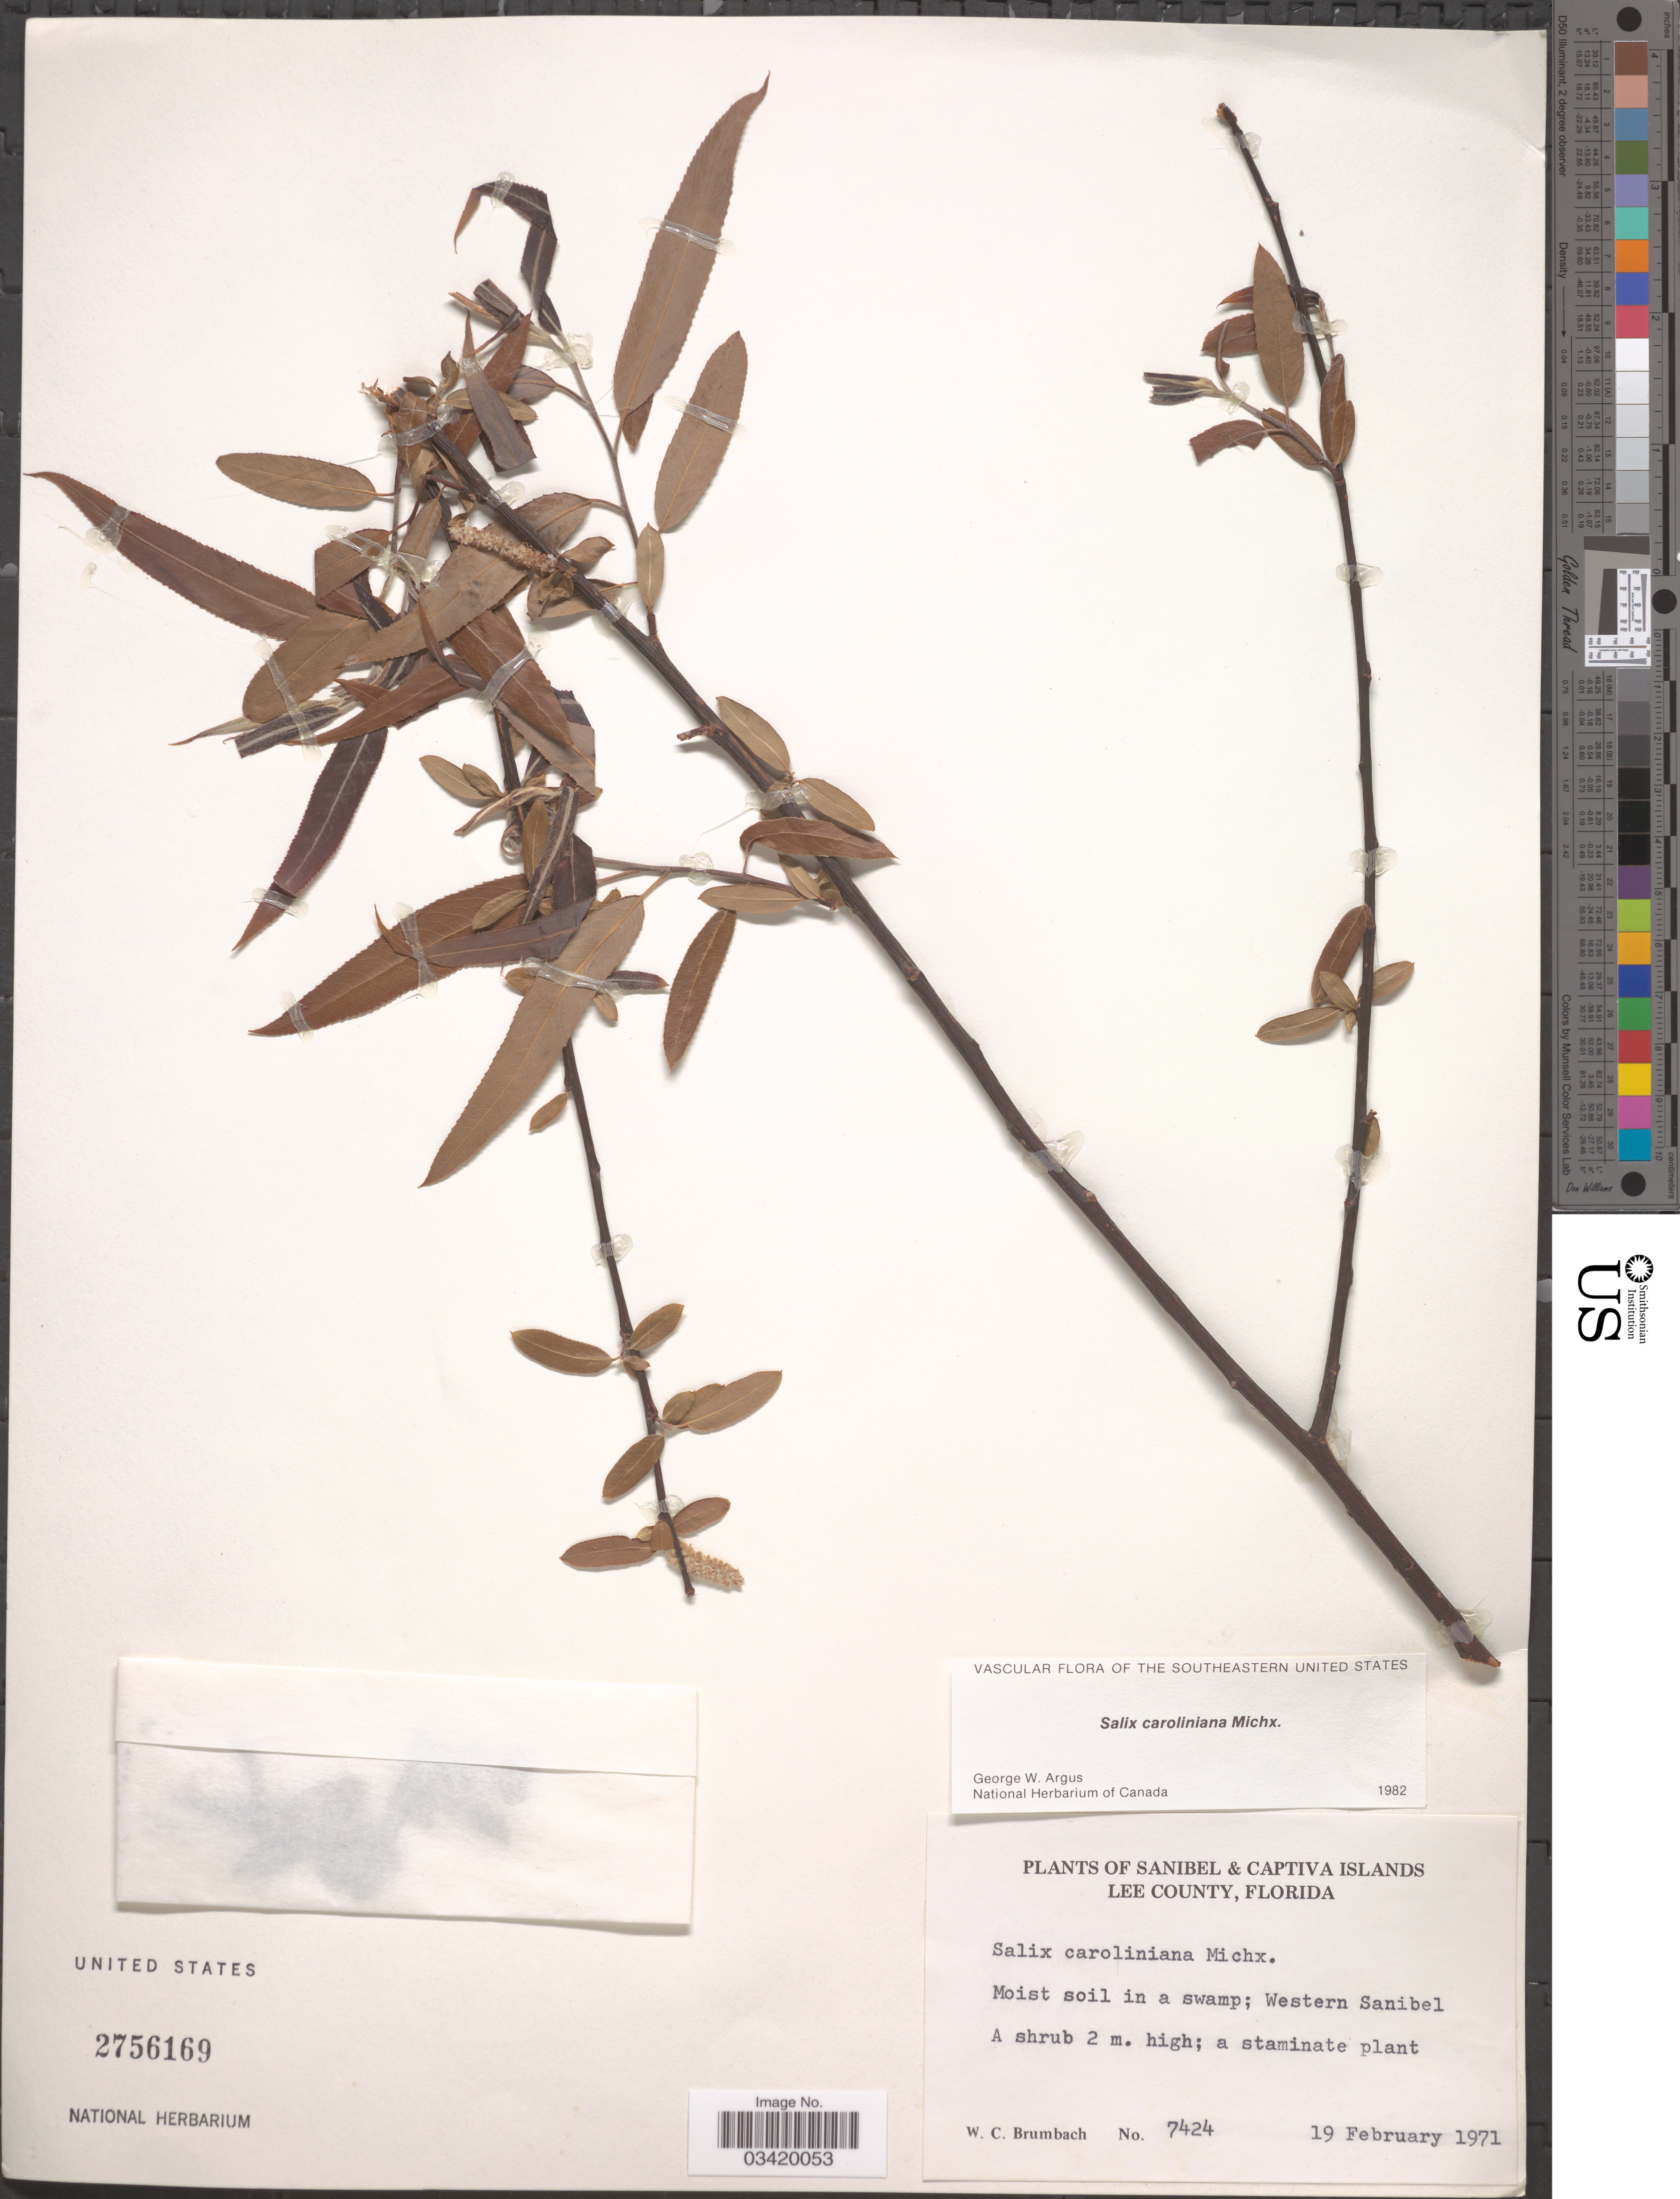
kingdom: Plantae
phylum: Tracheophyta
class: Magnoliopsida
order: Malpighiales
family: Salicaceae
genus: Salix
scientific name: Salix longipes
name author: Shuttlew. ex Andersson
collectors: W. C. Brumbach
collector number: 7424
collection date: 1971-02-19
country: United States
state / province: Florida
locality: Sanibel Islands. Lee County. Western Sanibel.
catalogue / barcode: US 2756169